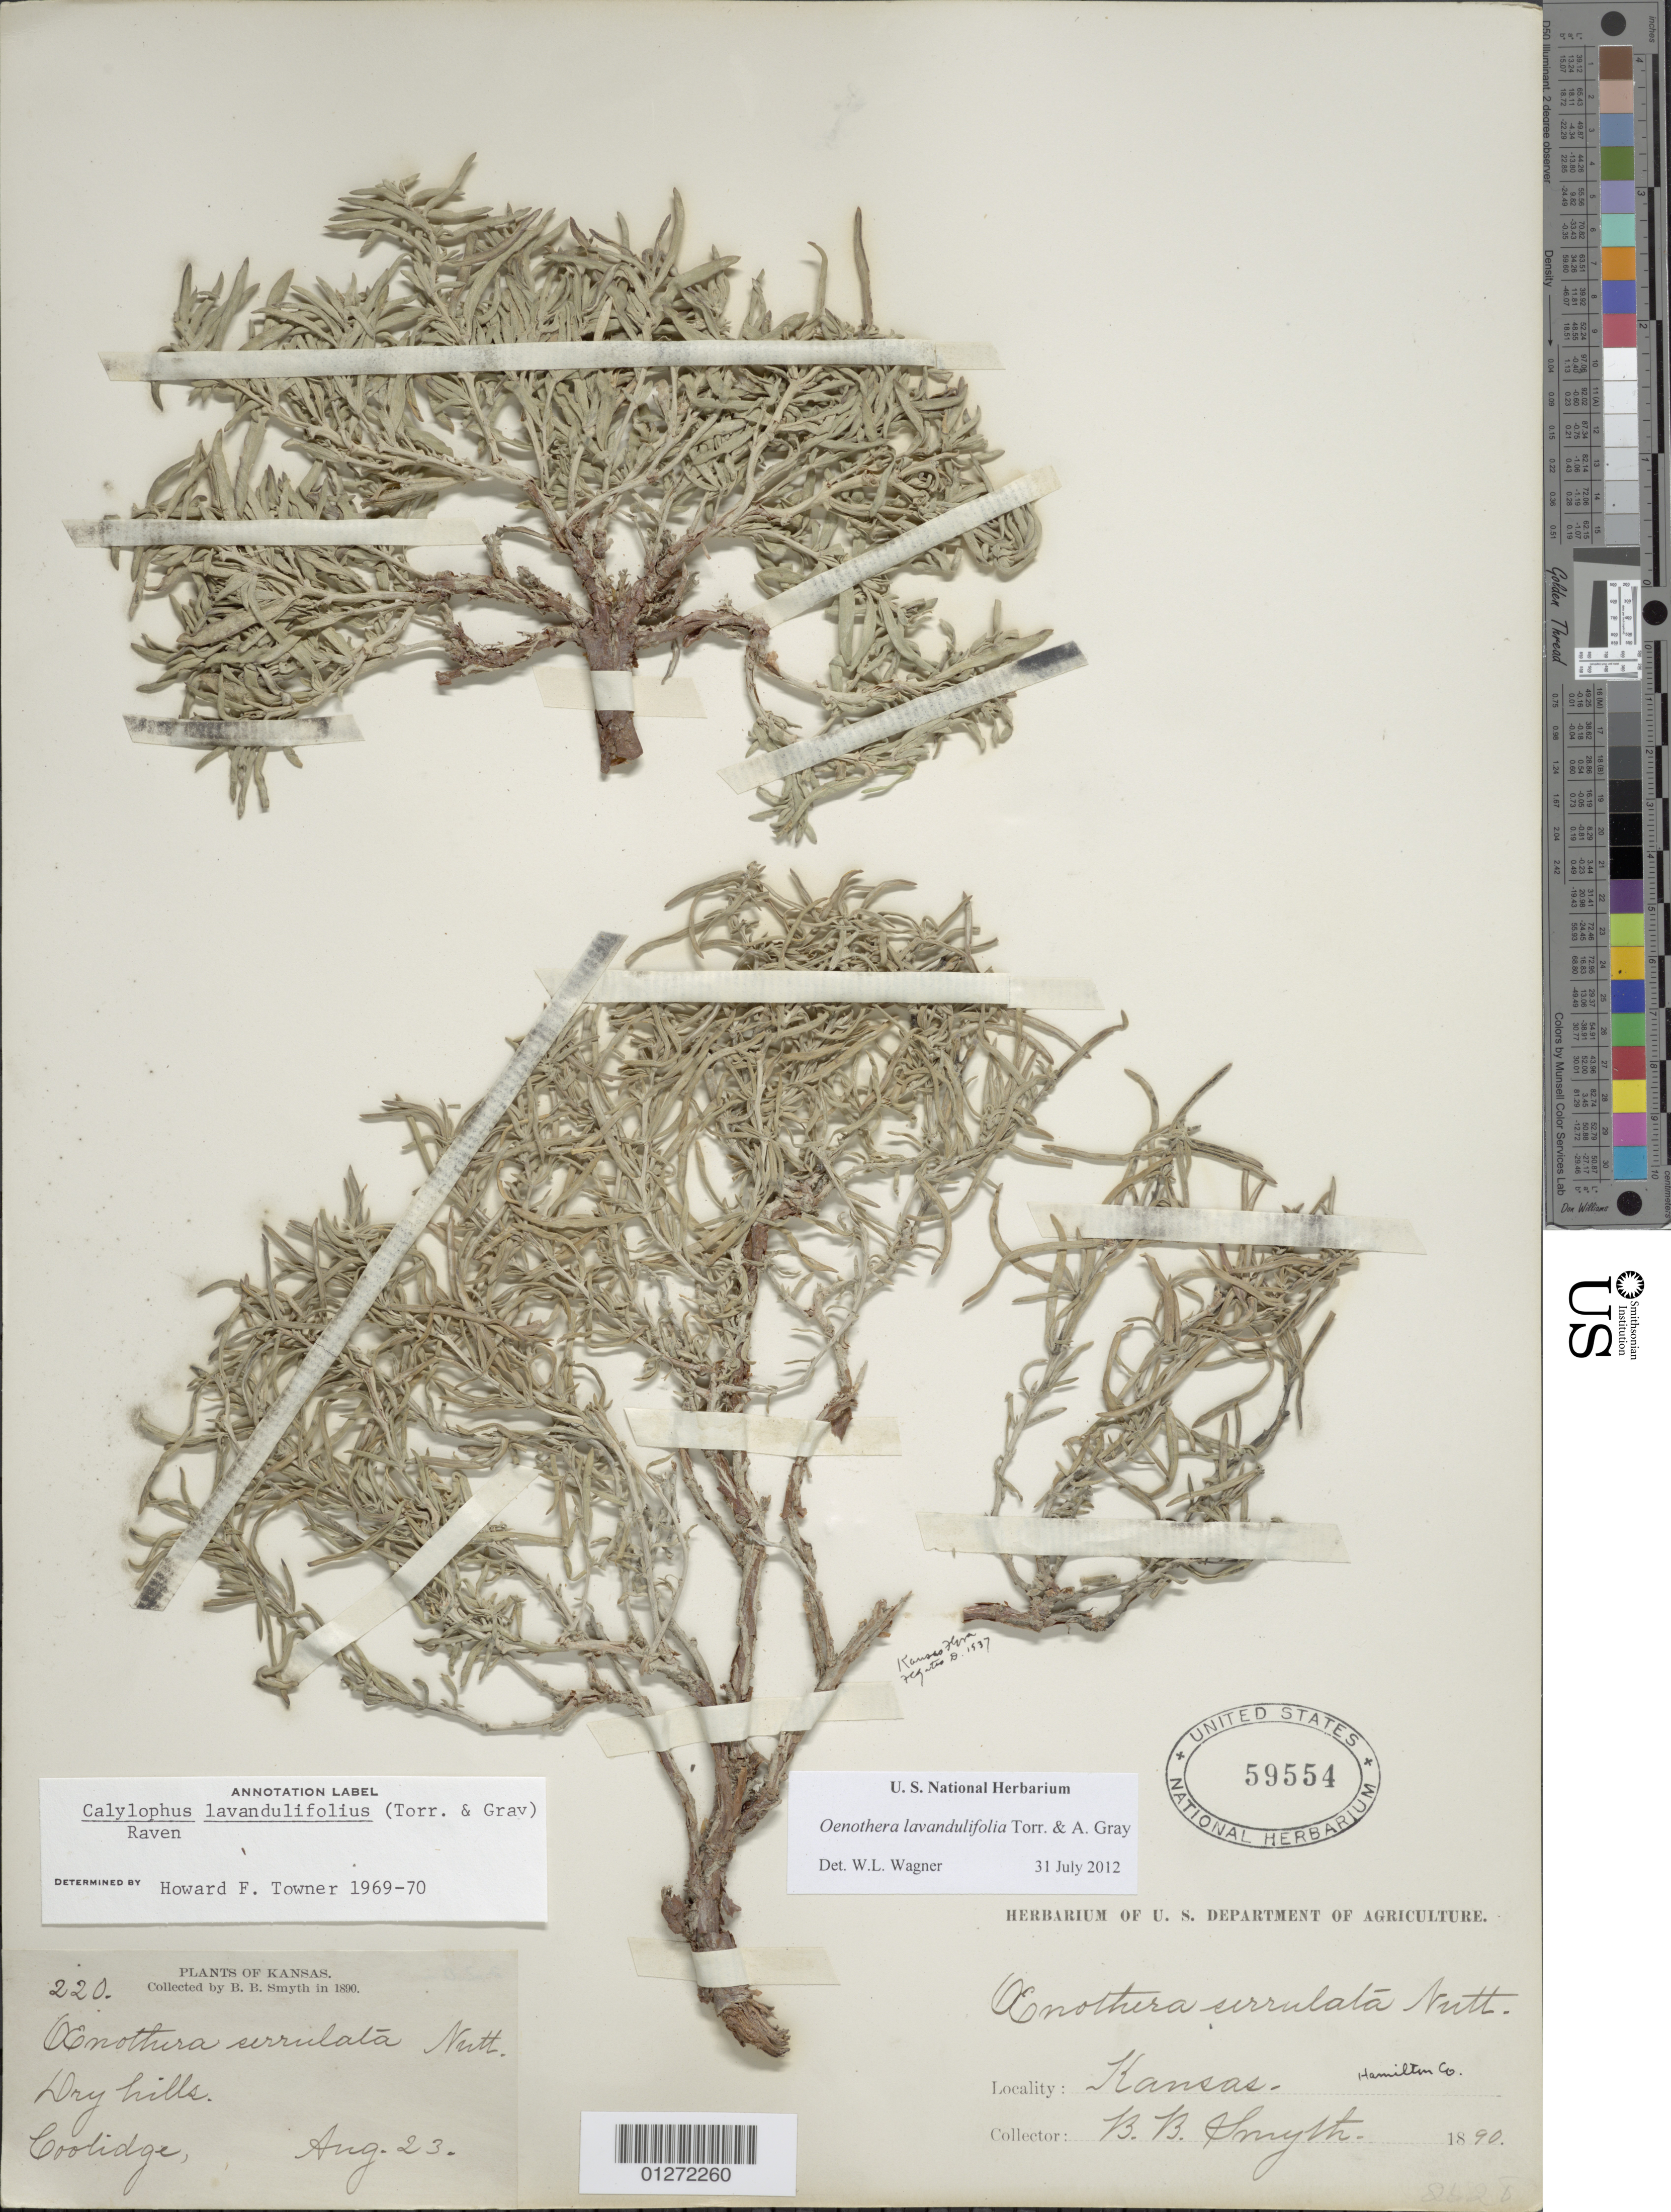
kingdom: Plantae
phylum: Tracheophyta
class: Magnoliopsida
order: Myrtales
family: Onagraceae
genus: Oenothera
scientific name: Oenothera lavandulifolia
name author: Torr. & A. Gray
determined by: Wagner, W. L., (BOT), Smithsonian Institution - National Museum of Natural History (UNITED STATES)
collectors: B. Smyth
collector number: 220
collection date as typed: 23 Aug 1890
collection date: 1890-08-23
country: United States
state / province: Kansas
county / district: Coolidge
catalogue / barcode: US 59554